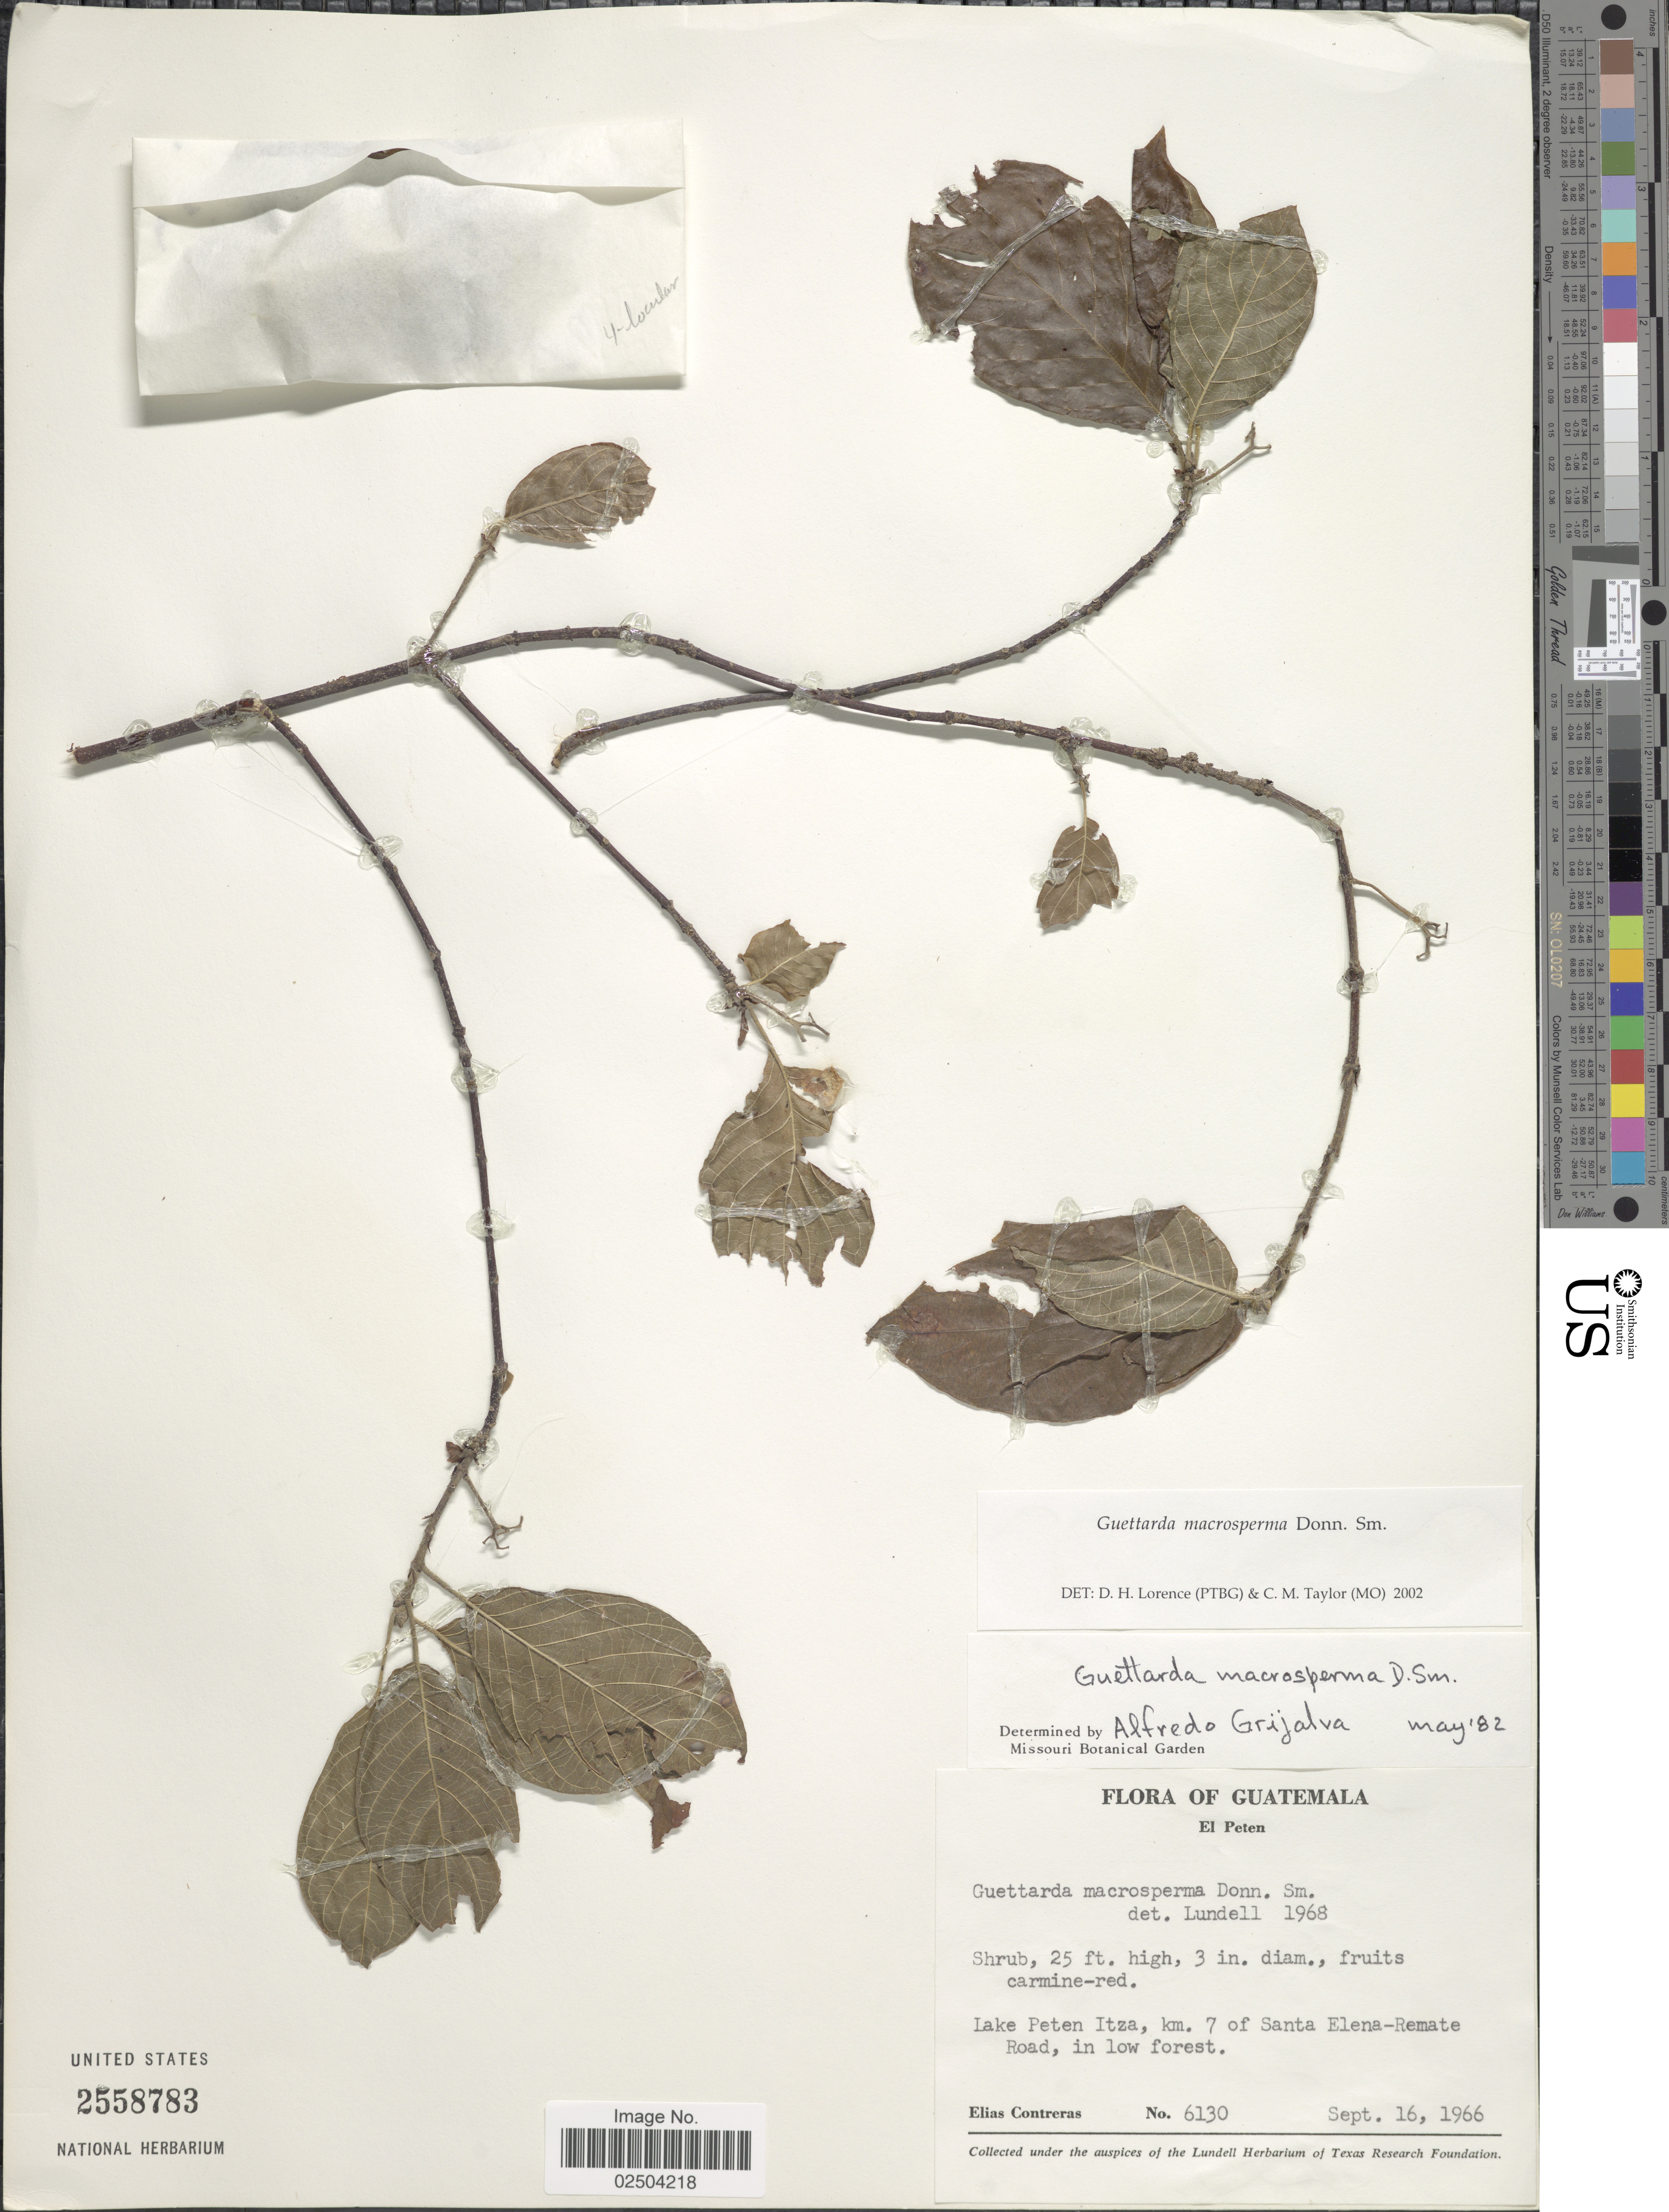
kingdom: Plantae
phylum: Tracheophyta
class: Magnoliopsida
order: Gentianales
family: Rubiaceae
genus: Guettarda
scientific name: Guettarda macrosperma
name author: Donn. Sm.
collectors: E. Contreras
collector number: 6130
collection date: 1966-09-16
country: Guatemala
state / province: El Petén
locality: Lake Peten Itza, km. 7 of Santa Elena-Remate Road, in low forest.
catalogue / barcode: US 2558783